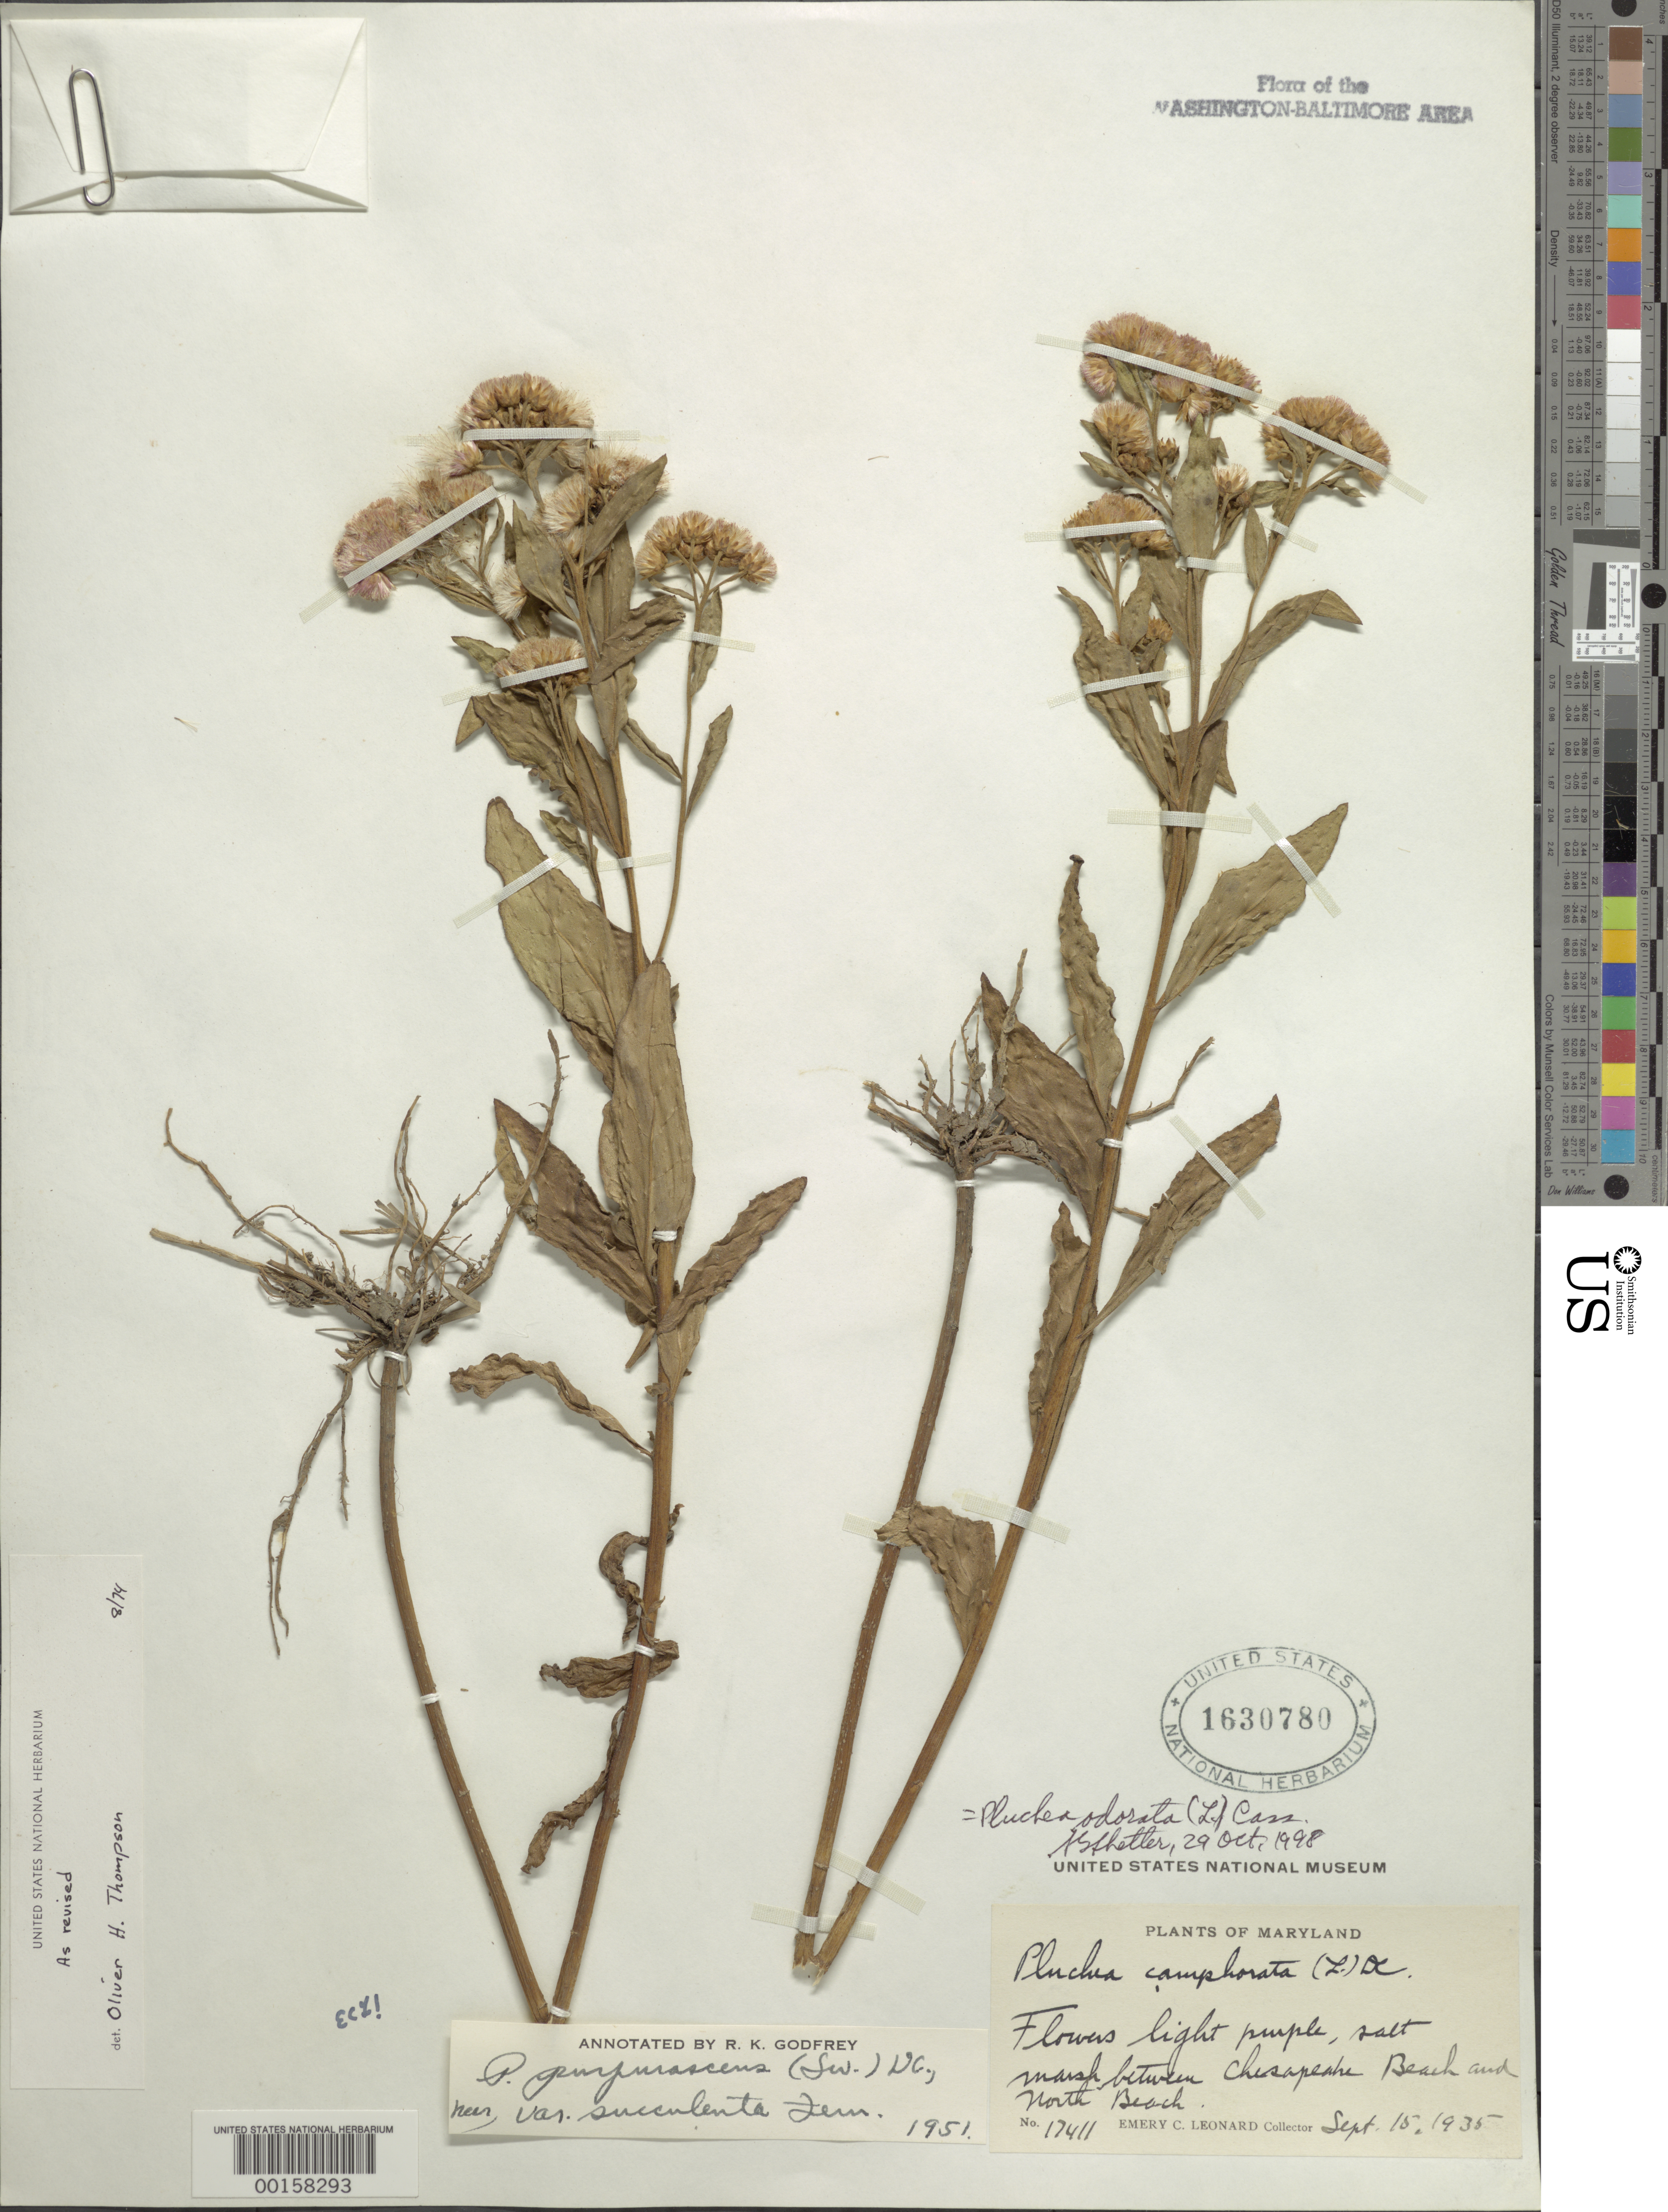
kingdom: Plantae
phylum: Tracheophyta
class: Magnoliopsida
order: Asterales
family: Asteraceae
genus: Pluchea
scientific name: Pluchea odorata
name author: (L.) Cass.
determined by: Shetler, Stanwyn G., (US), NMNH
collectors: E. C. Leonard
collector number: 17411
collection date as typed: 15 Sep 1935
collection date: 1935-09-15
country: United States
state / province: Maryland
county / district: Calvert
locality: between Chesapeake Beach and North Beach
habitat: Marsh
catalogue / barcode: US 1630780